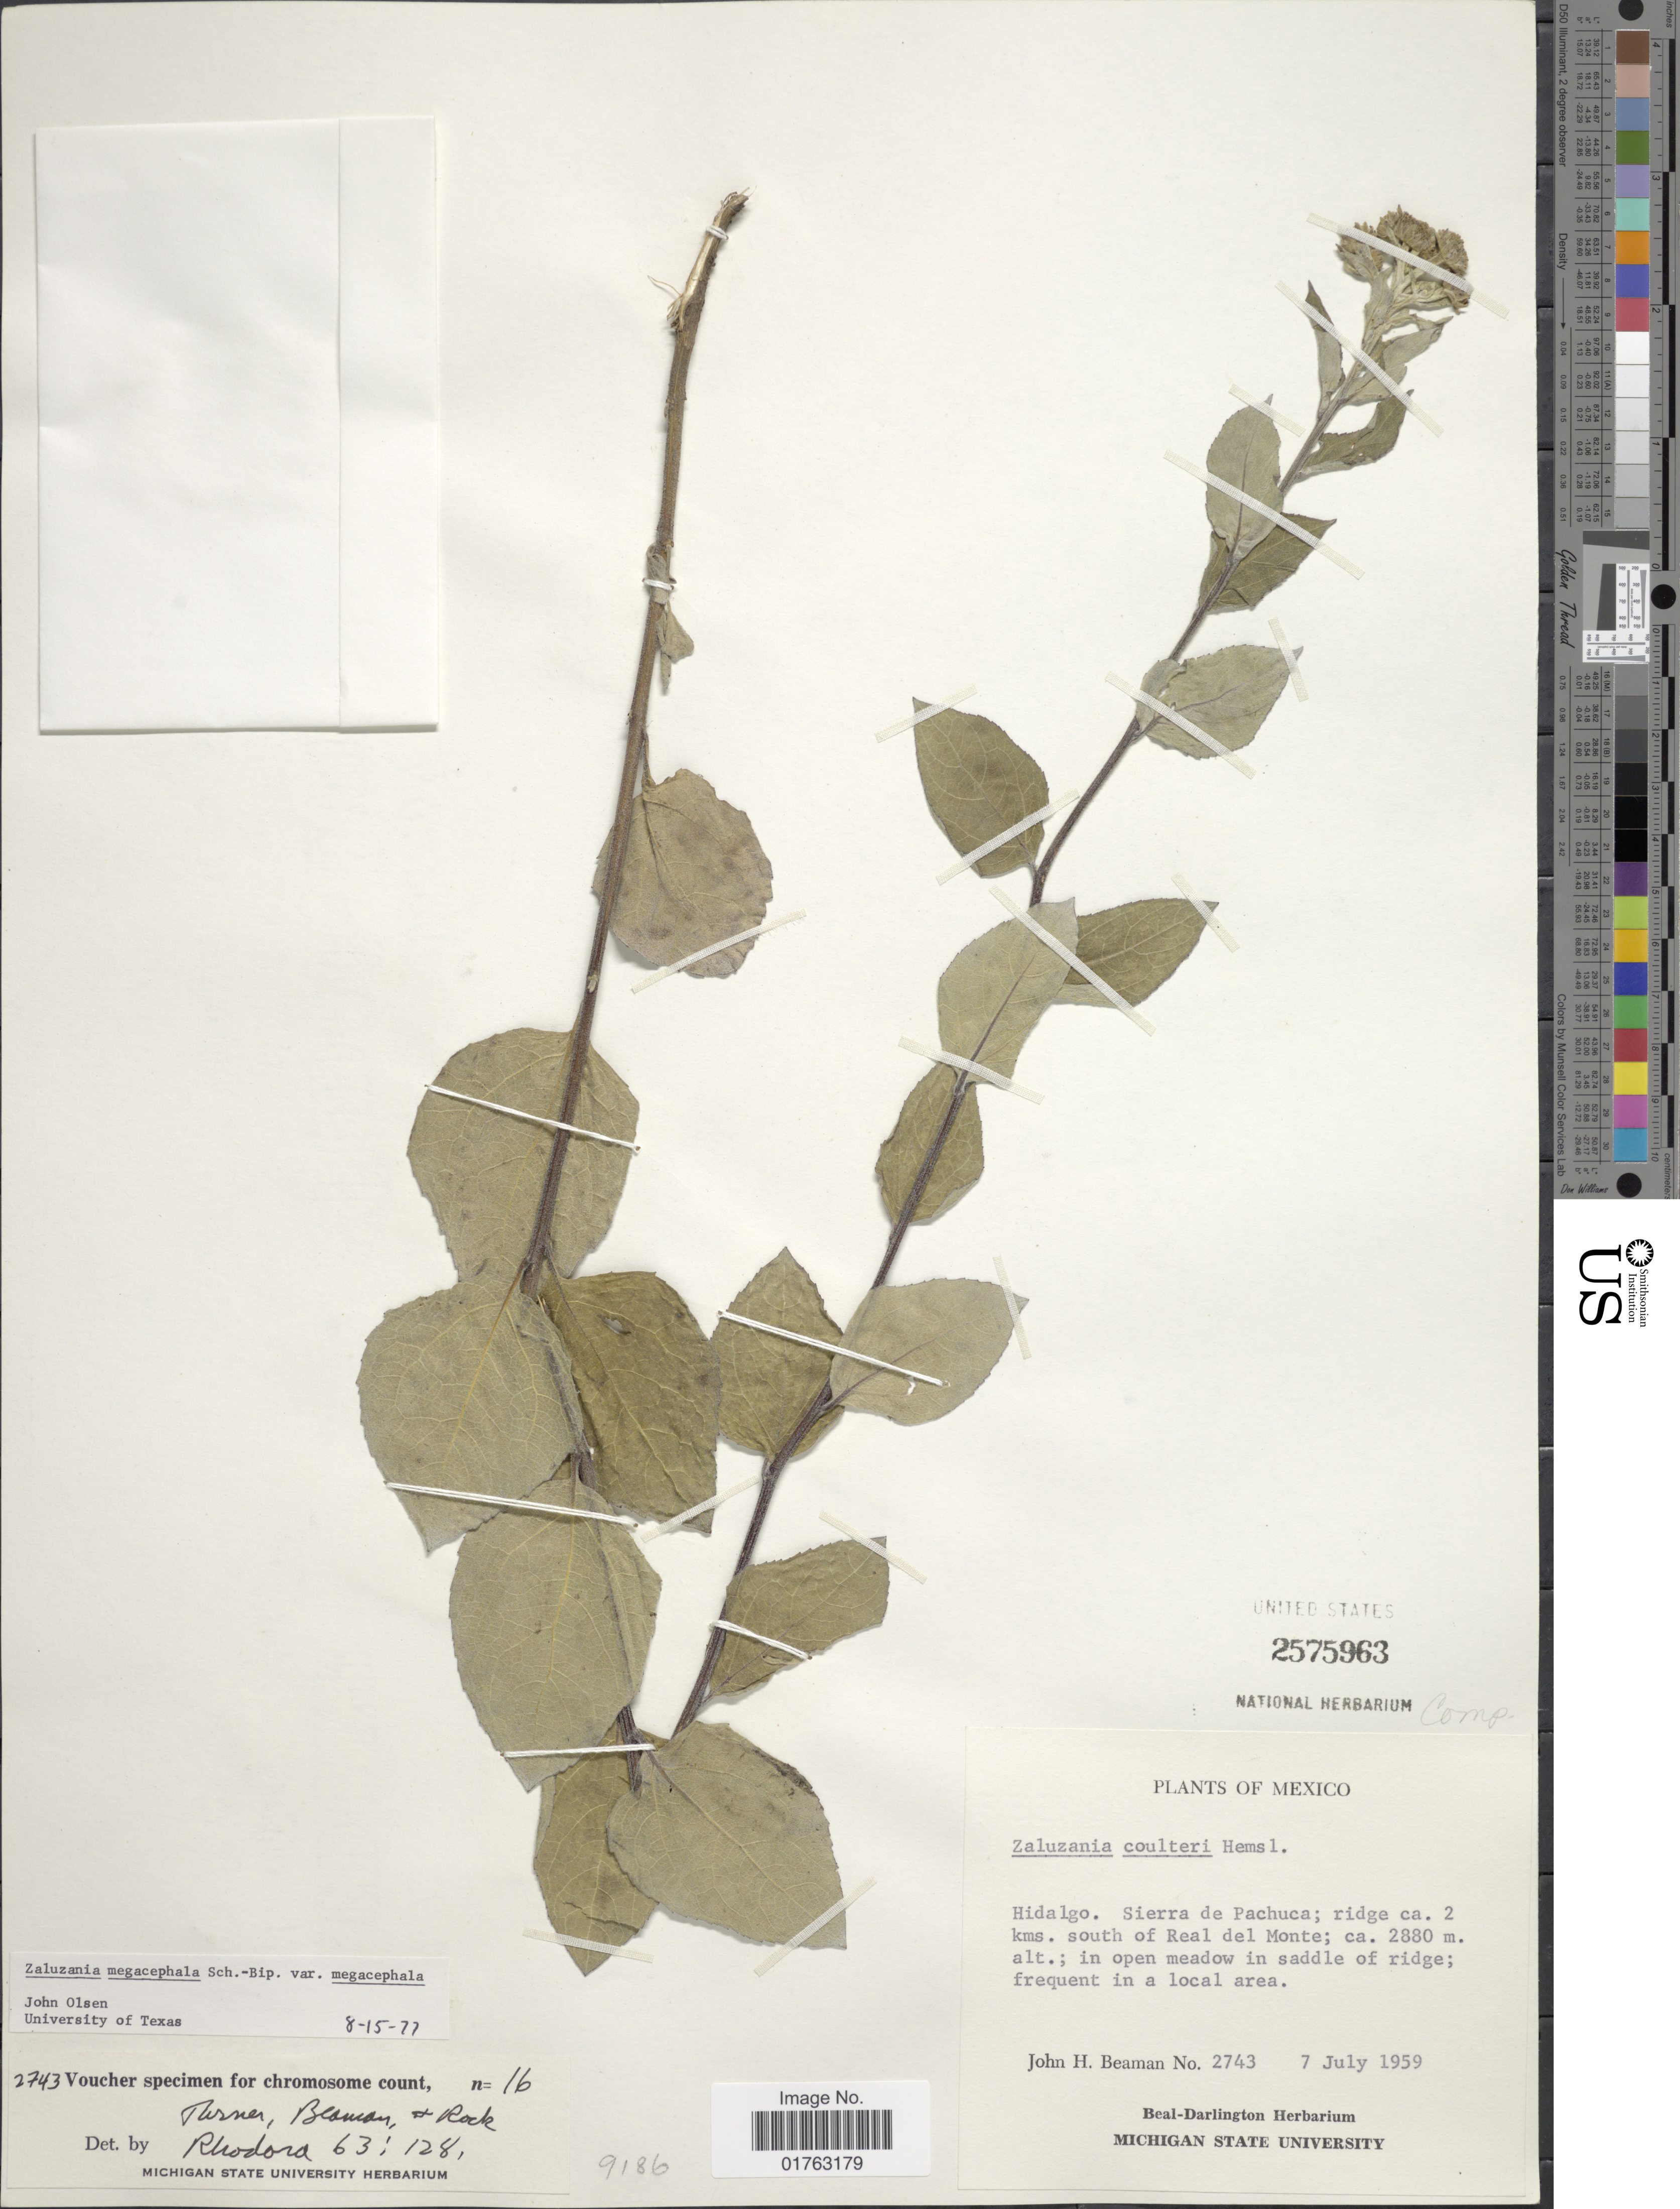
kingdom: Plantae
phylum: Tracheophyta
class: Magnoliopsida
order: Asterales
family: Asteraceae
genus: Zaluzania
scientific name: Zaluzania megacephala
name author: Sch. Bip.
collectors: J. H. Beaman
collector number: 2743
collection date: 1959-09-07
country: Mexico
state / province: Hidalgo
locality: Sierra de Pachuca; ridge ca. 2 kms. south of Real del Monte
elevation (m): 2880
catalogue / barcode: US 2575963